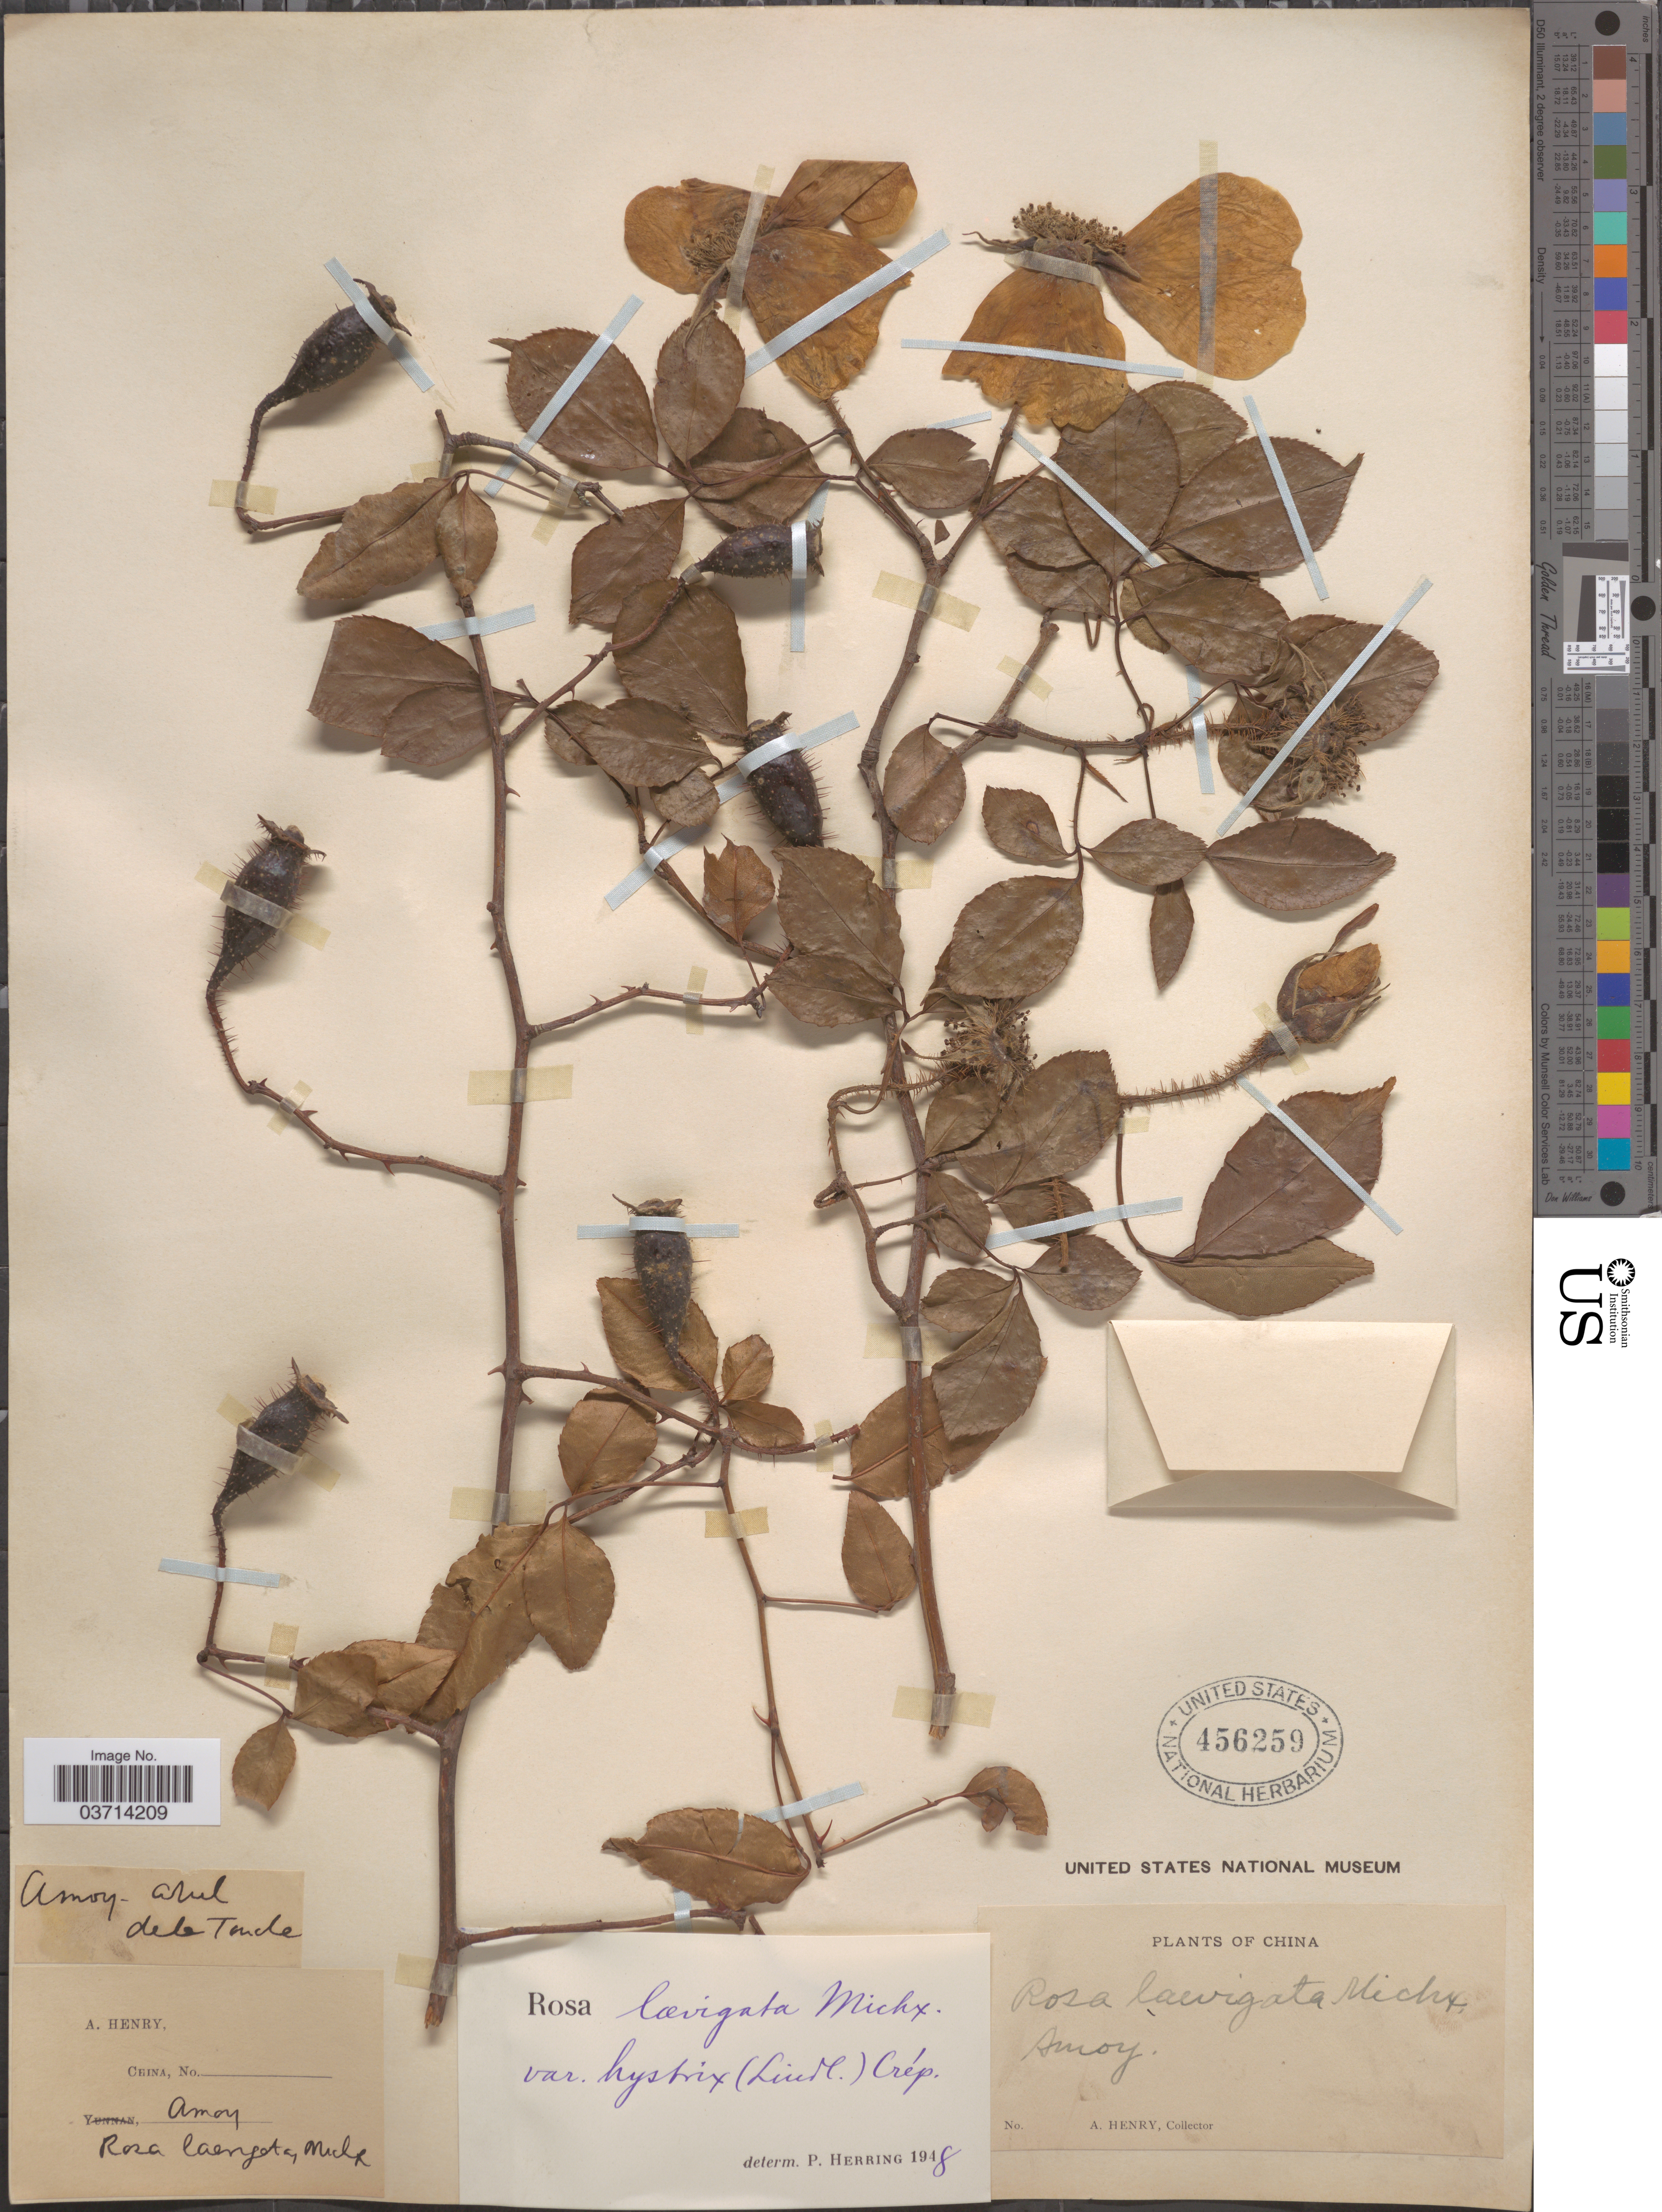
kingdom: Plantae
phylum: Tracheophyta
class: Magnoliopsida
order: Rosales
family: Rosaceae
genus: Rosa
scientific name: Rosa laevigata var. hystrix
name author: (Lindl.) Crép.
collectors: A. Henry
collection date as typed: April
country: China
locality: Amoy. de le Tanche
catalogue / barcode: US 456259